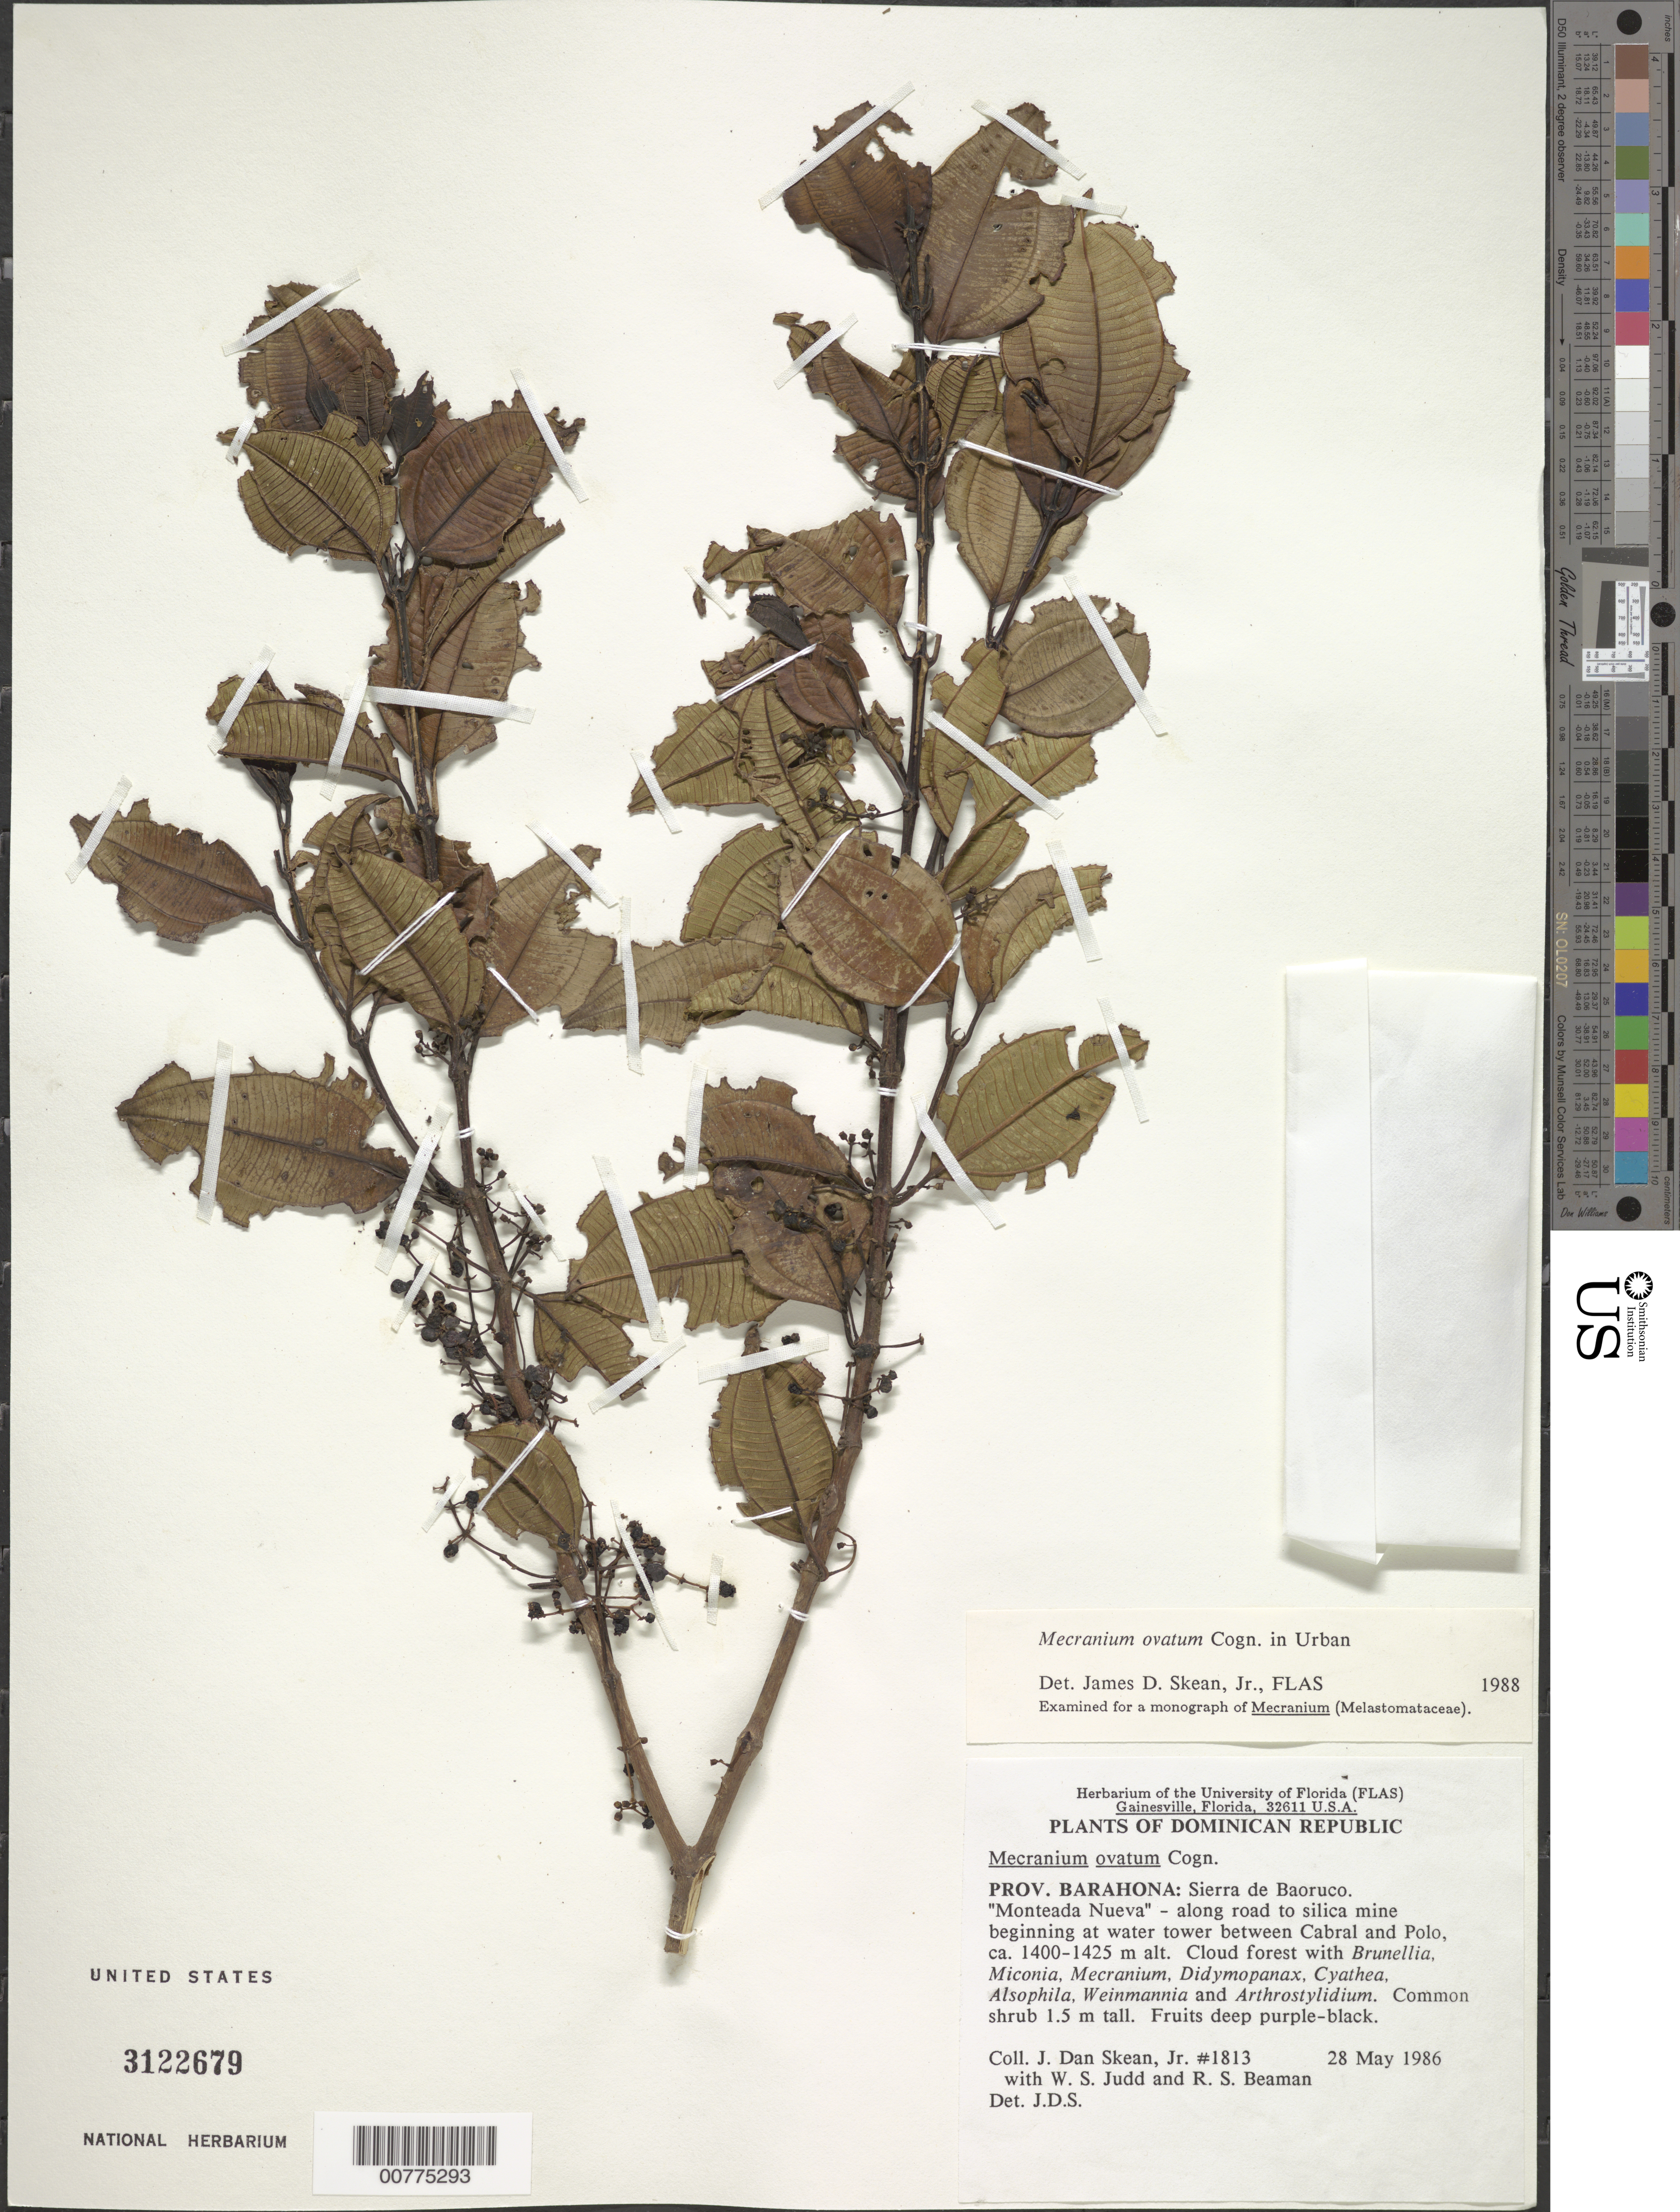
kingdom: Plantae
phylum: Tracheophyta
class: Magnoliopsida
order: Myrtales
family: Melastomataceae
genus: Mecranium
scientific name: Mecranium ovatum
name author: Cogn.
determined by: Skean, J. D., Jr.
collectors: J. D. Skean, W. S. Judd & R. S. Beaman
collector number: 1813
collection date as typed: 28 May 1986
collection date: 1986-05-28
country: Dominican Republic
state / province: Barahona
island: Hispaniola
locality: Sierra de Baoruco, "Monteada Nueva", along road to silica mine beginning at water tower between Cabral and Polo.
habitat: Cloud forest with Brunellia, Miconia, Mecranium, Didymopanax, Cyathea, Alsophila, Weinmannia and Arthrostylidium.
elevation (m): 1400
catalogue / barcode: US 3122679